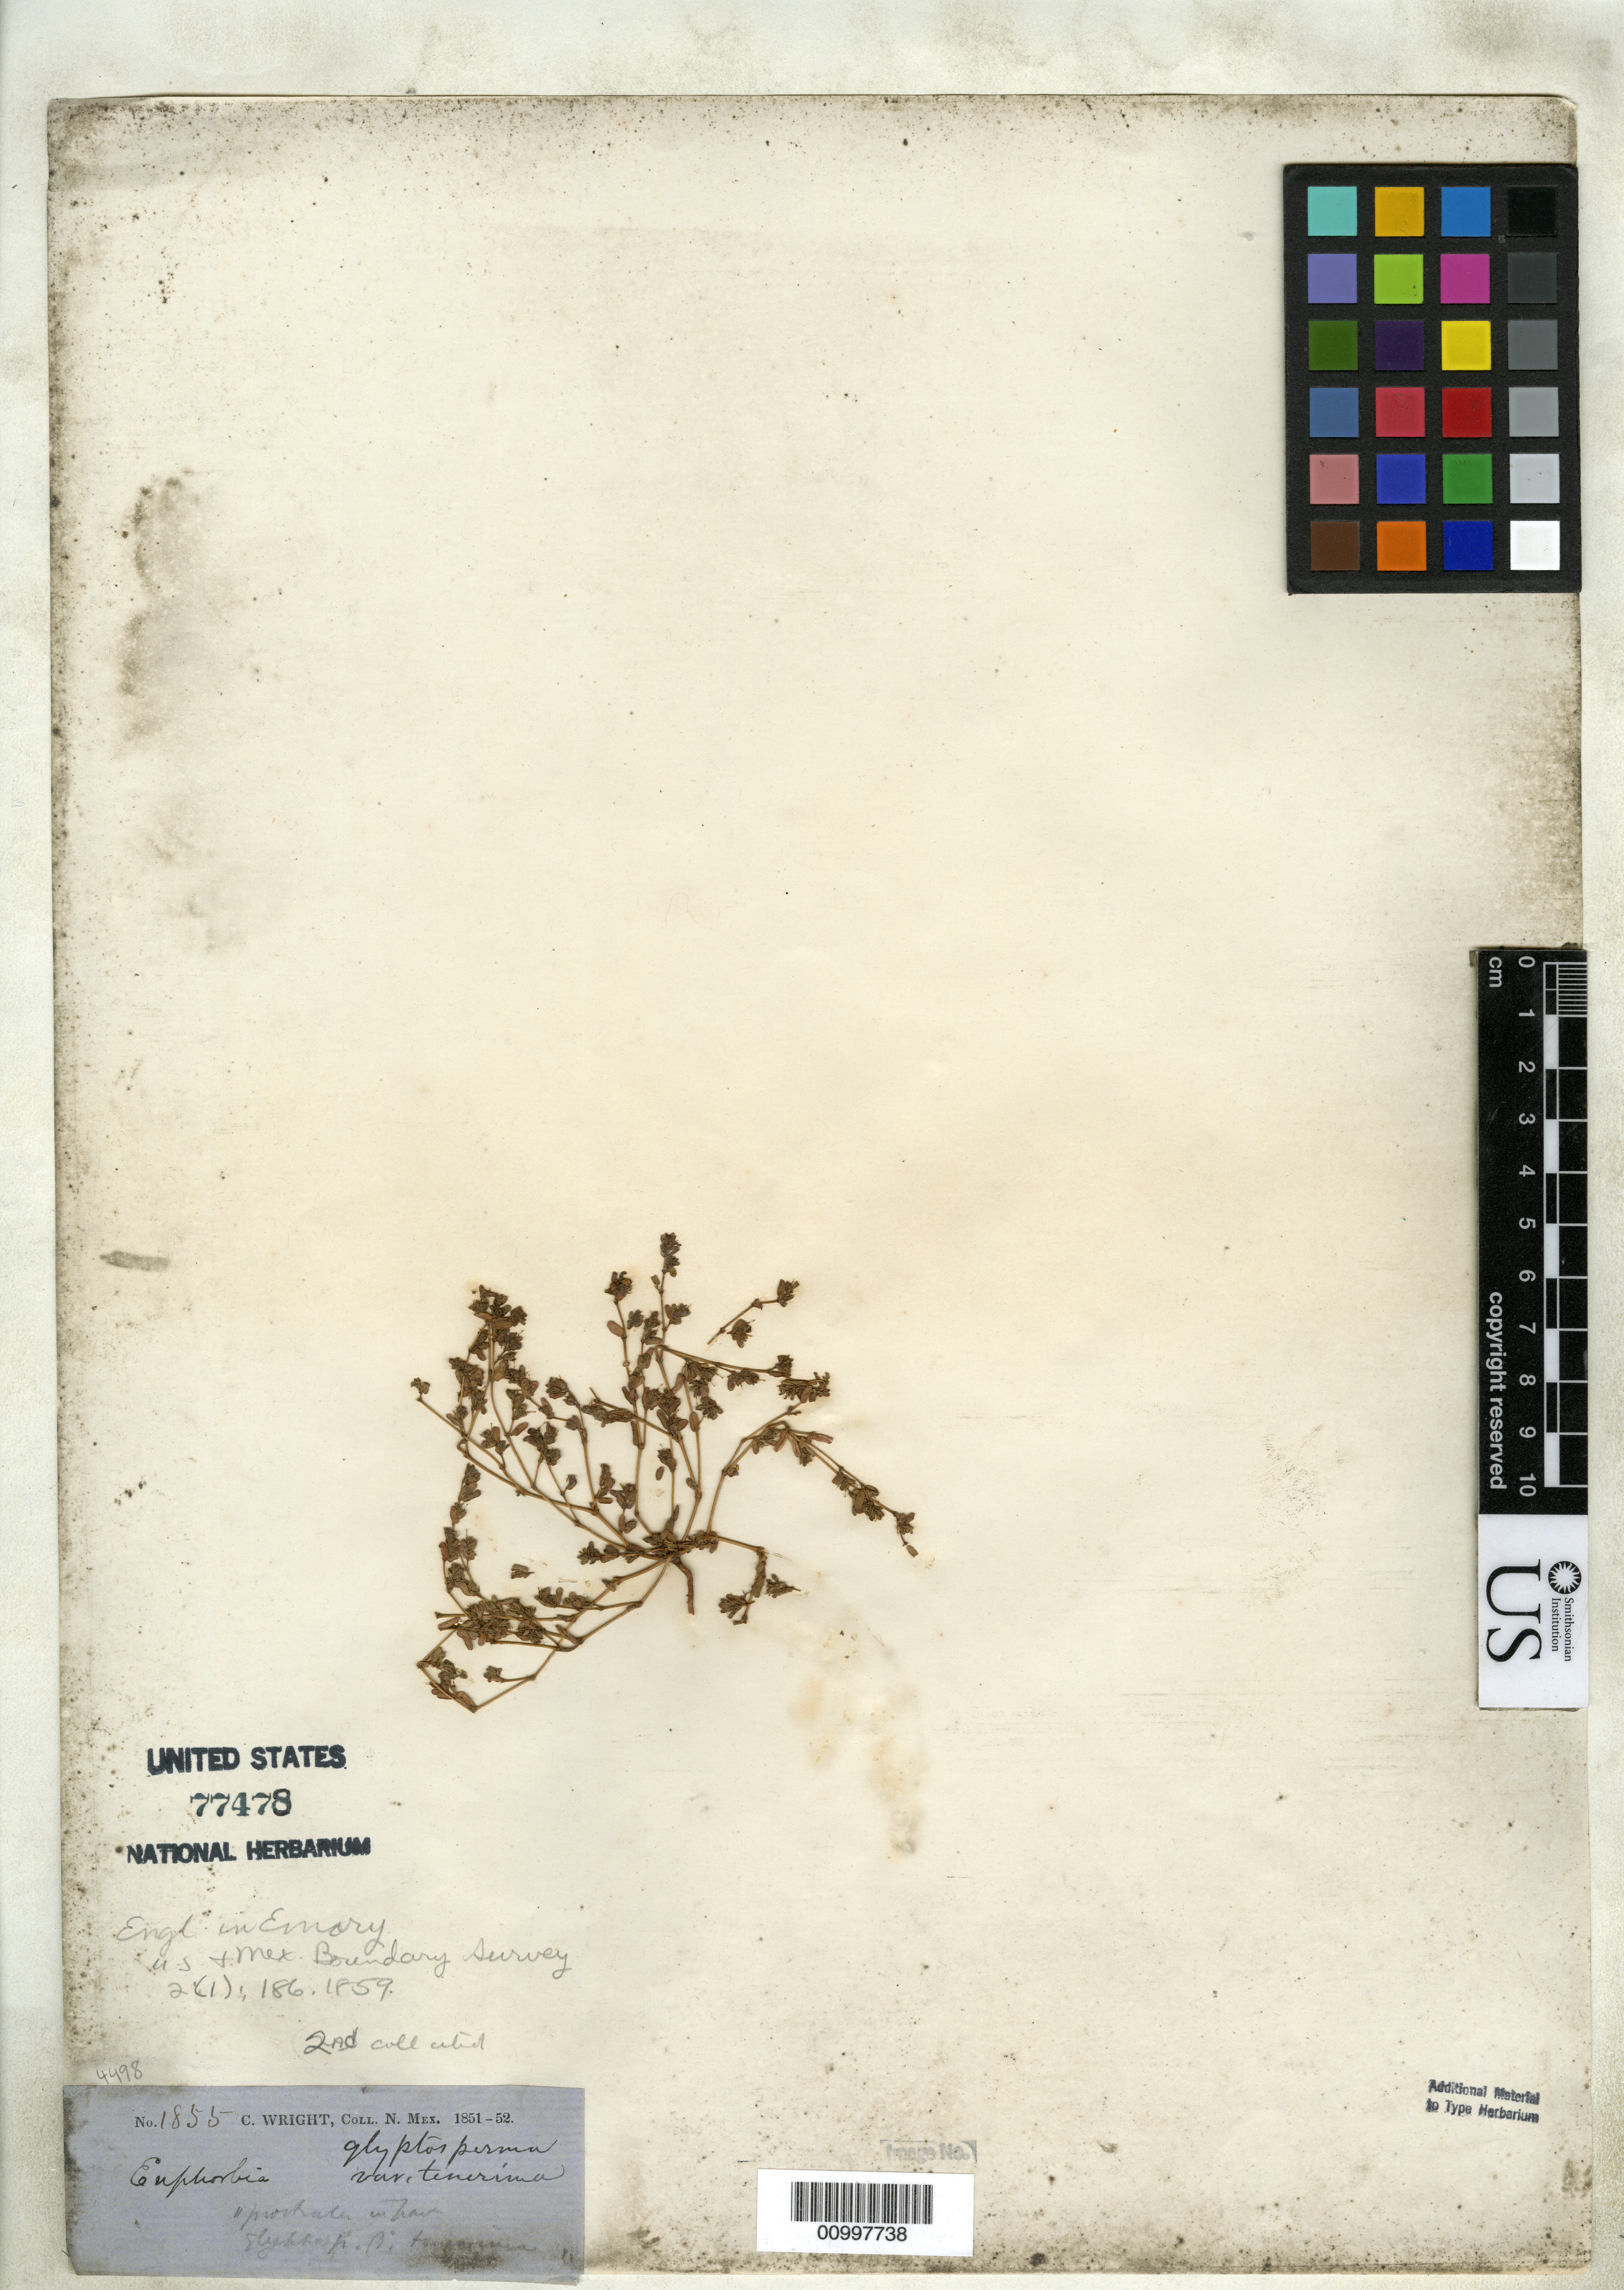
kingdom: Plantae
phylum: Tracheophyta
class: Magnoliopsida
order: Malpighiales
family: Euphorbiaceae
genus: Euphorbia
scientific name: Euphorbia glyptosperma var. tenerrima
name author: Engelm. in Emory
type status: Isosyntype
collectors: C. Wright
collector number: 1855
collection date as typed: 1851 to -- --- 1852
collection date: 1851/1852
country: United States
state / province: New Mexico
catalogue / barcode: US 77478